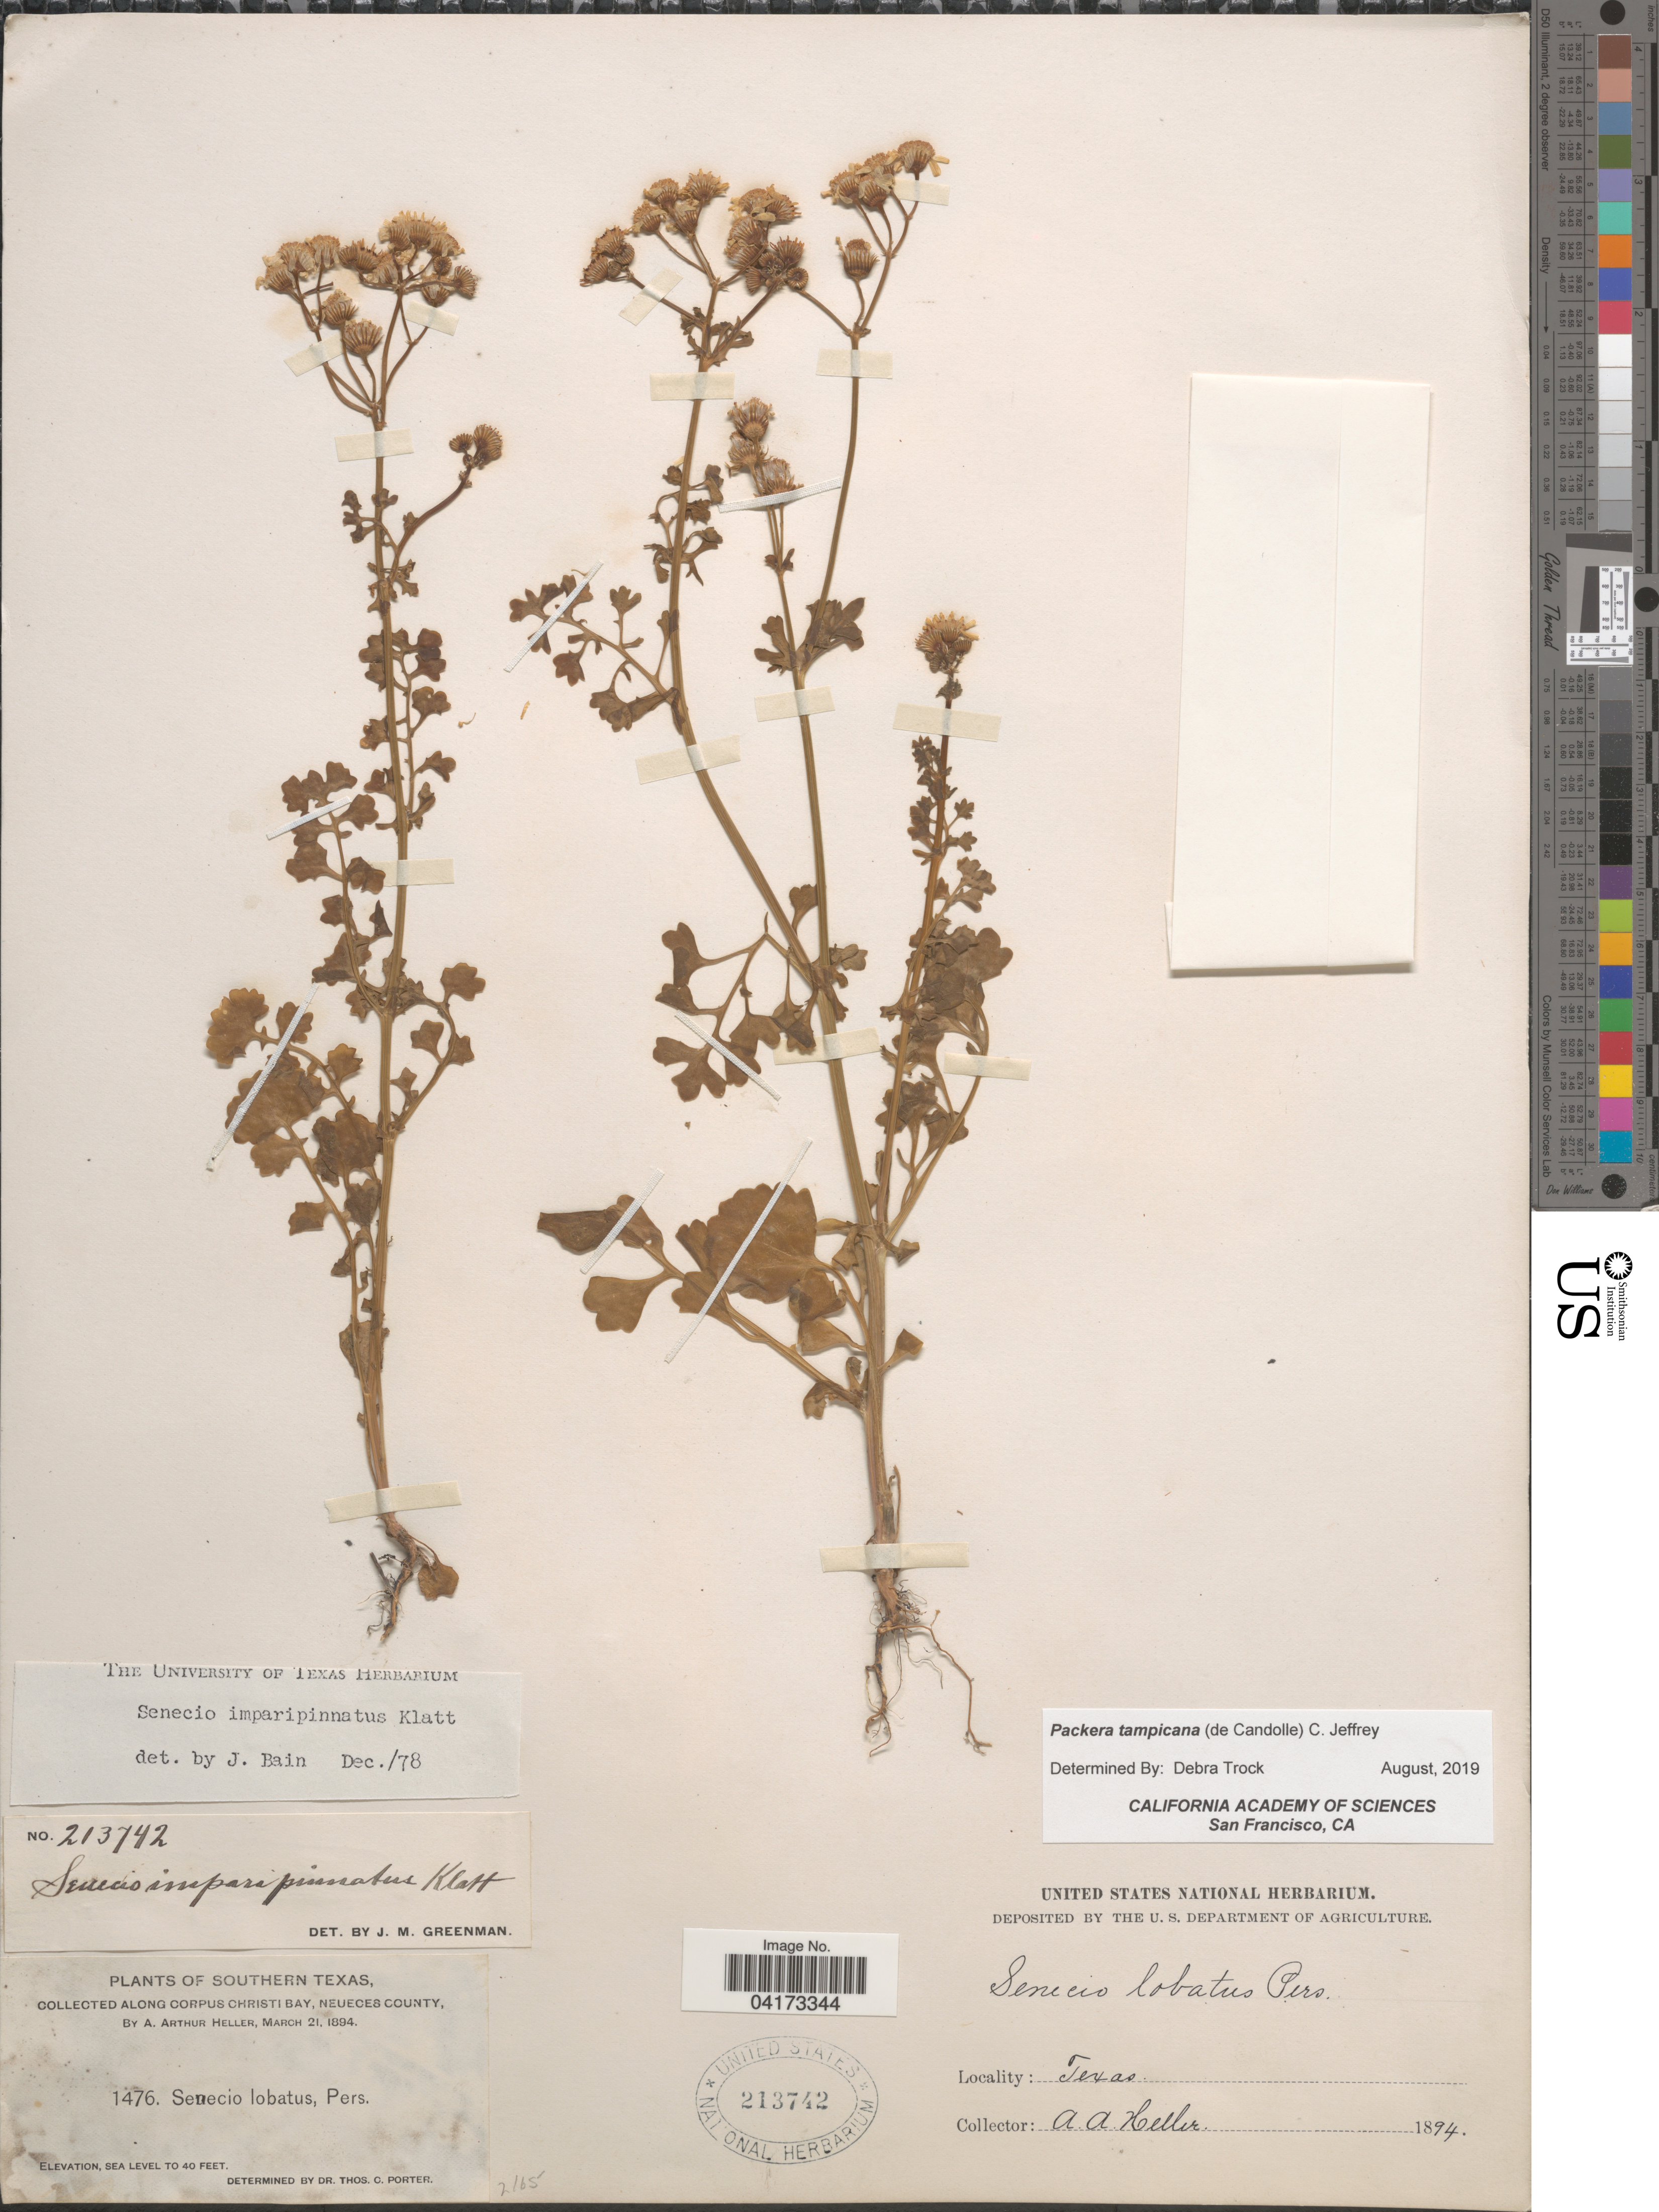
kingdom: Plantae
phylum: Tracheophyta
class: Magnoliopsida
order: Asterales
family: Asteraceae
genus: Packera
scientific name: Packera tampicana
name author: (DC.) C. Jeffrey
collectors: A. A. Heller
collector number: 1746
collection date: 1894-03-21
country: United States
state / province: Texas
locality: Southern Texas. Along Corpus Christi Bay, Neueces County.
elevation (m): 0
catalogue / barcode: US 213742